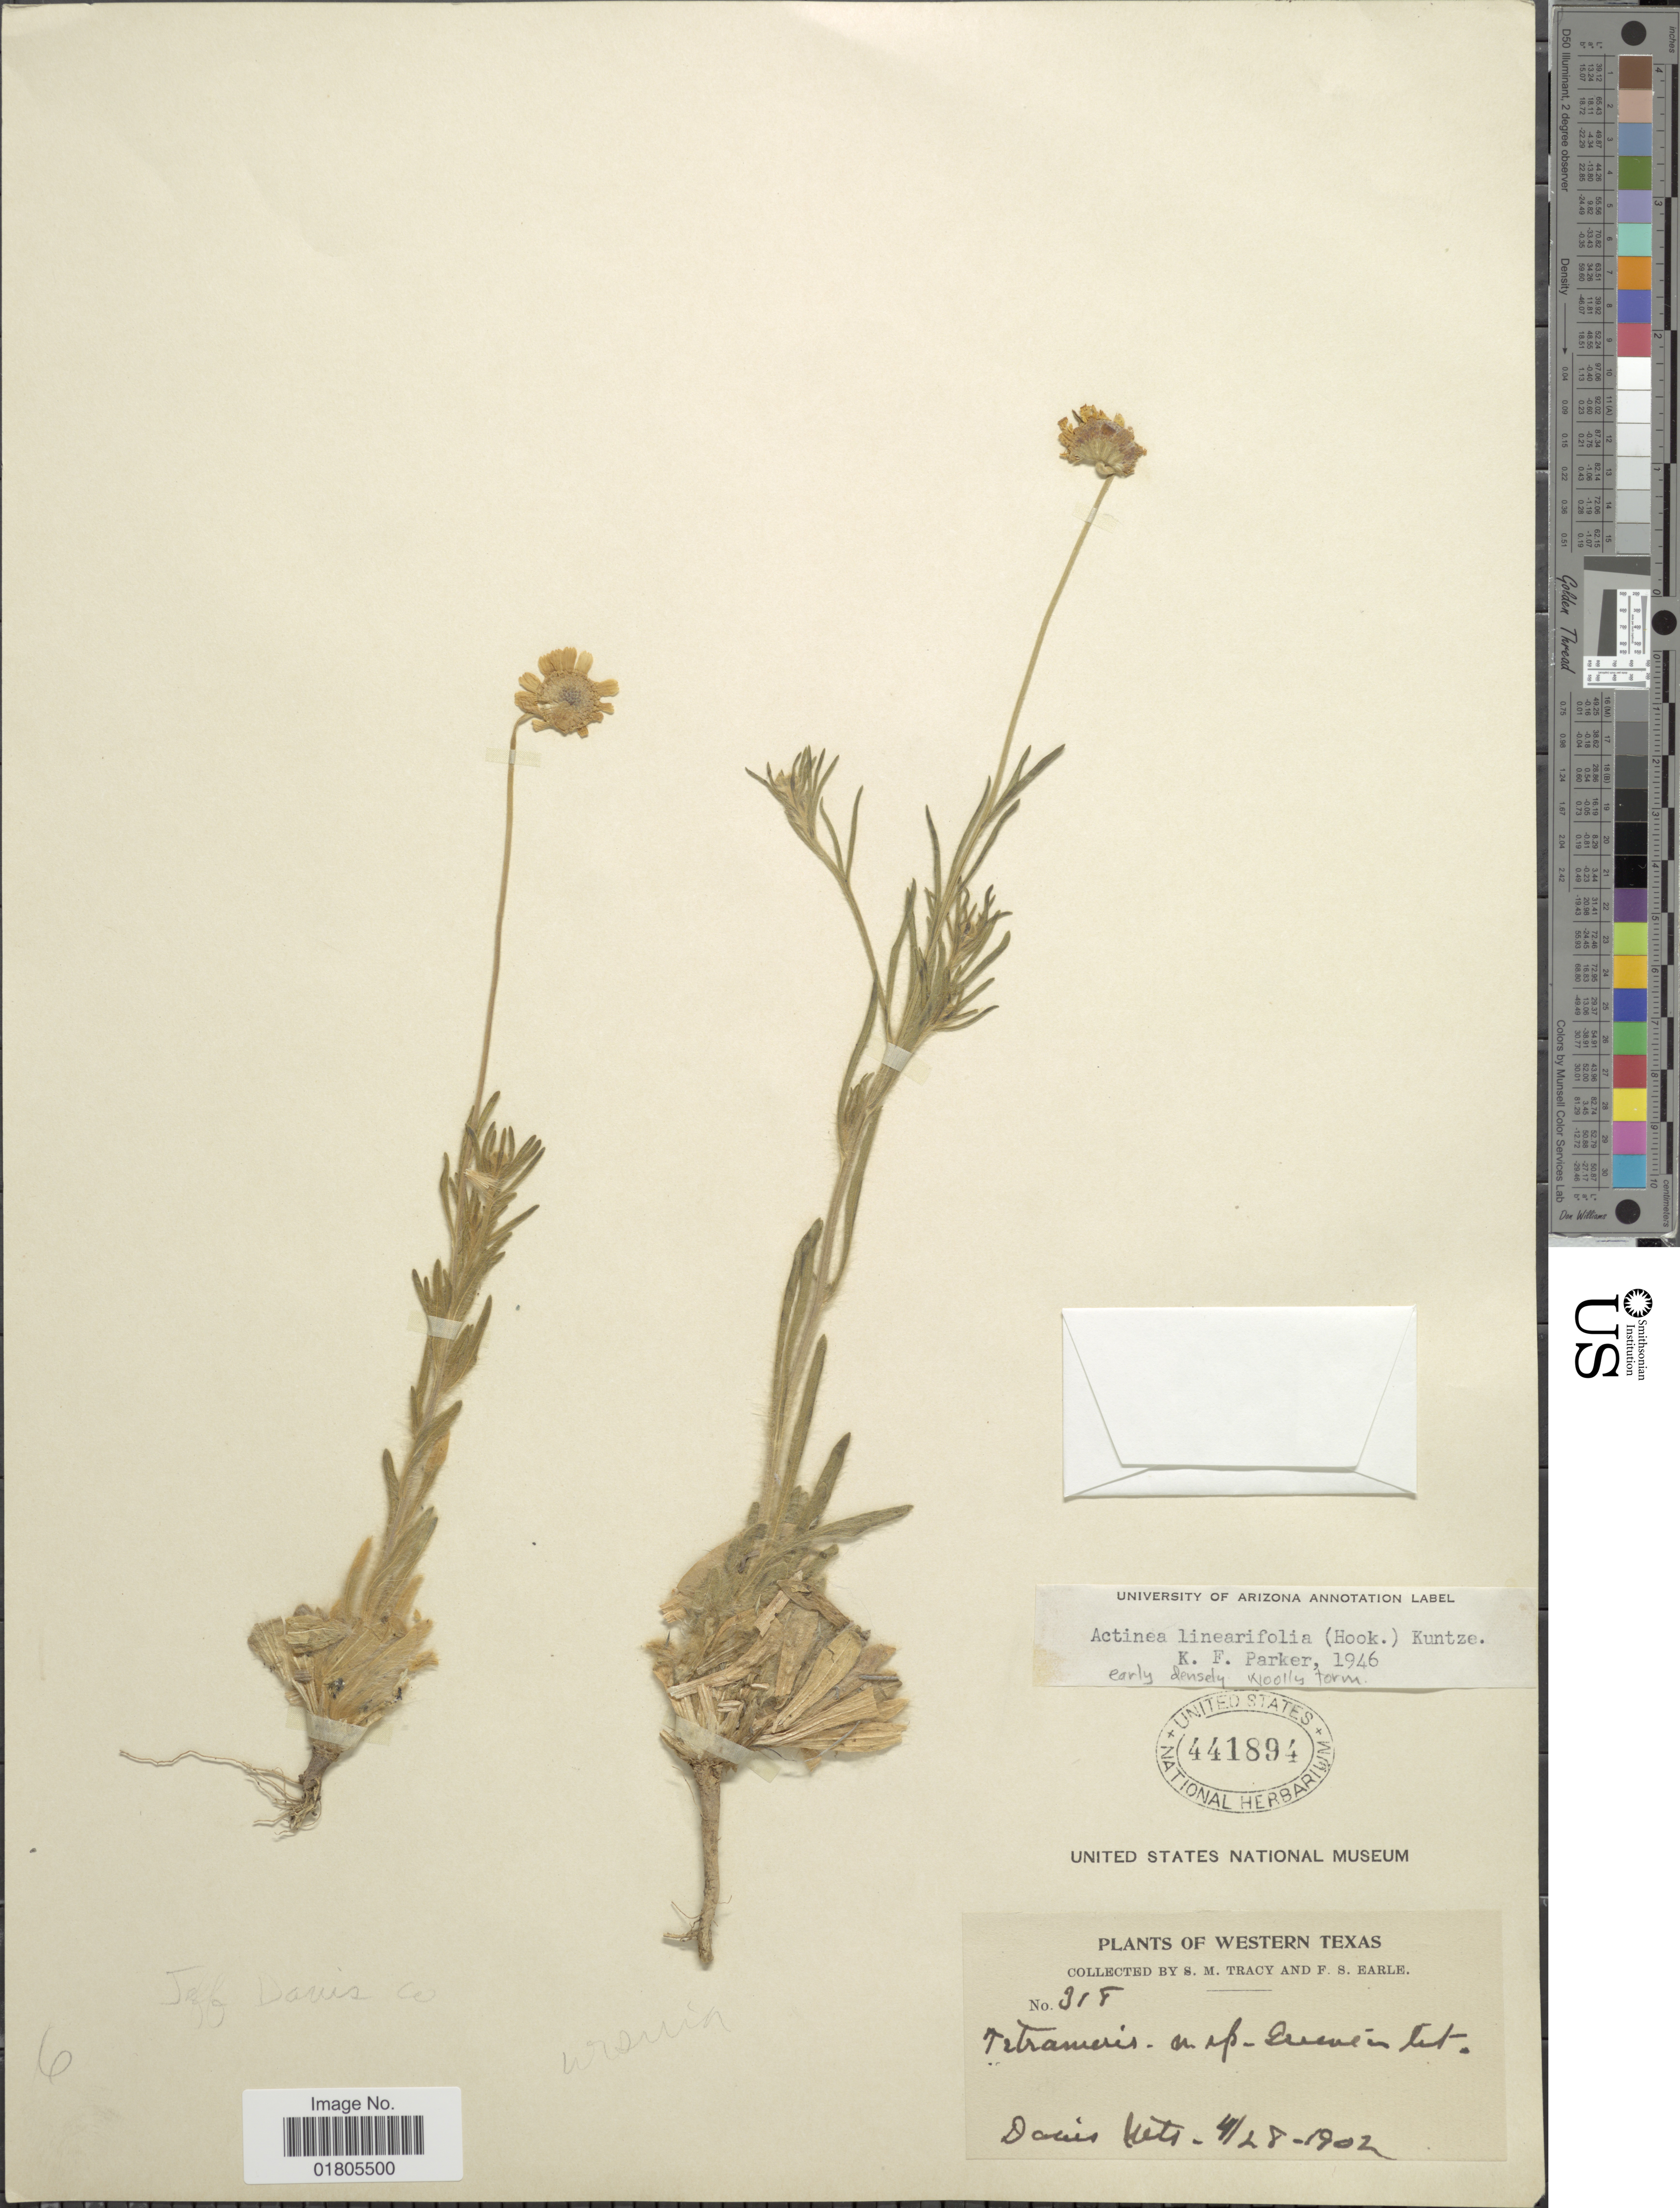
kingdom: Plantae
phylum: Tracheophyta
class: Magnoliopsida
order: Asterales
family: Asteraceae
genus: Actinea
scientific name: Actinea linearifolia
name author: (Hook.) Kuntze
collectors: S. M. Tracy & F. S. Earle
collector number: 318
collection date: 1902-04-28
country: United States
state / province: Texas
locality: Western Texas. Davis Mts.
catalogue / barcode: US 441894